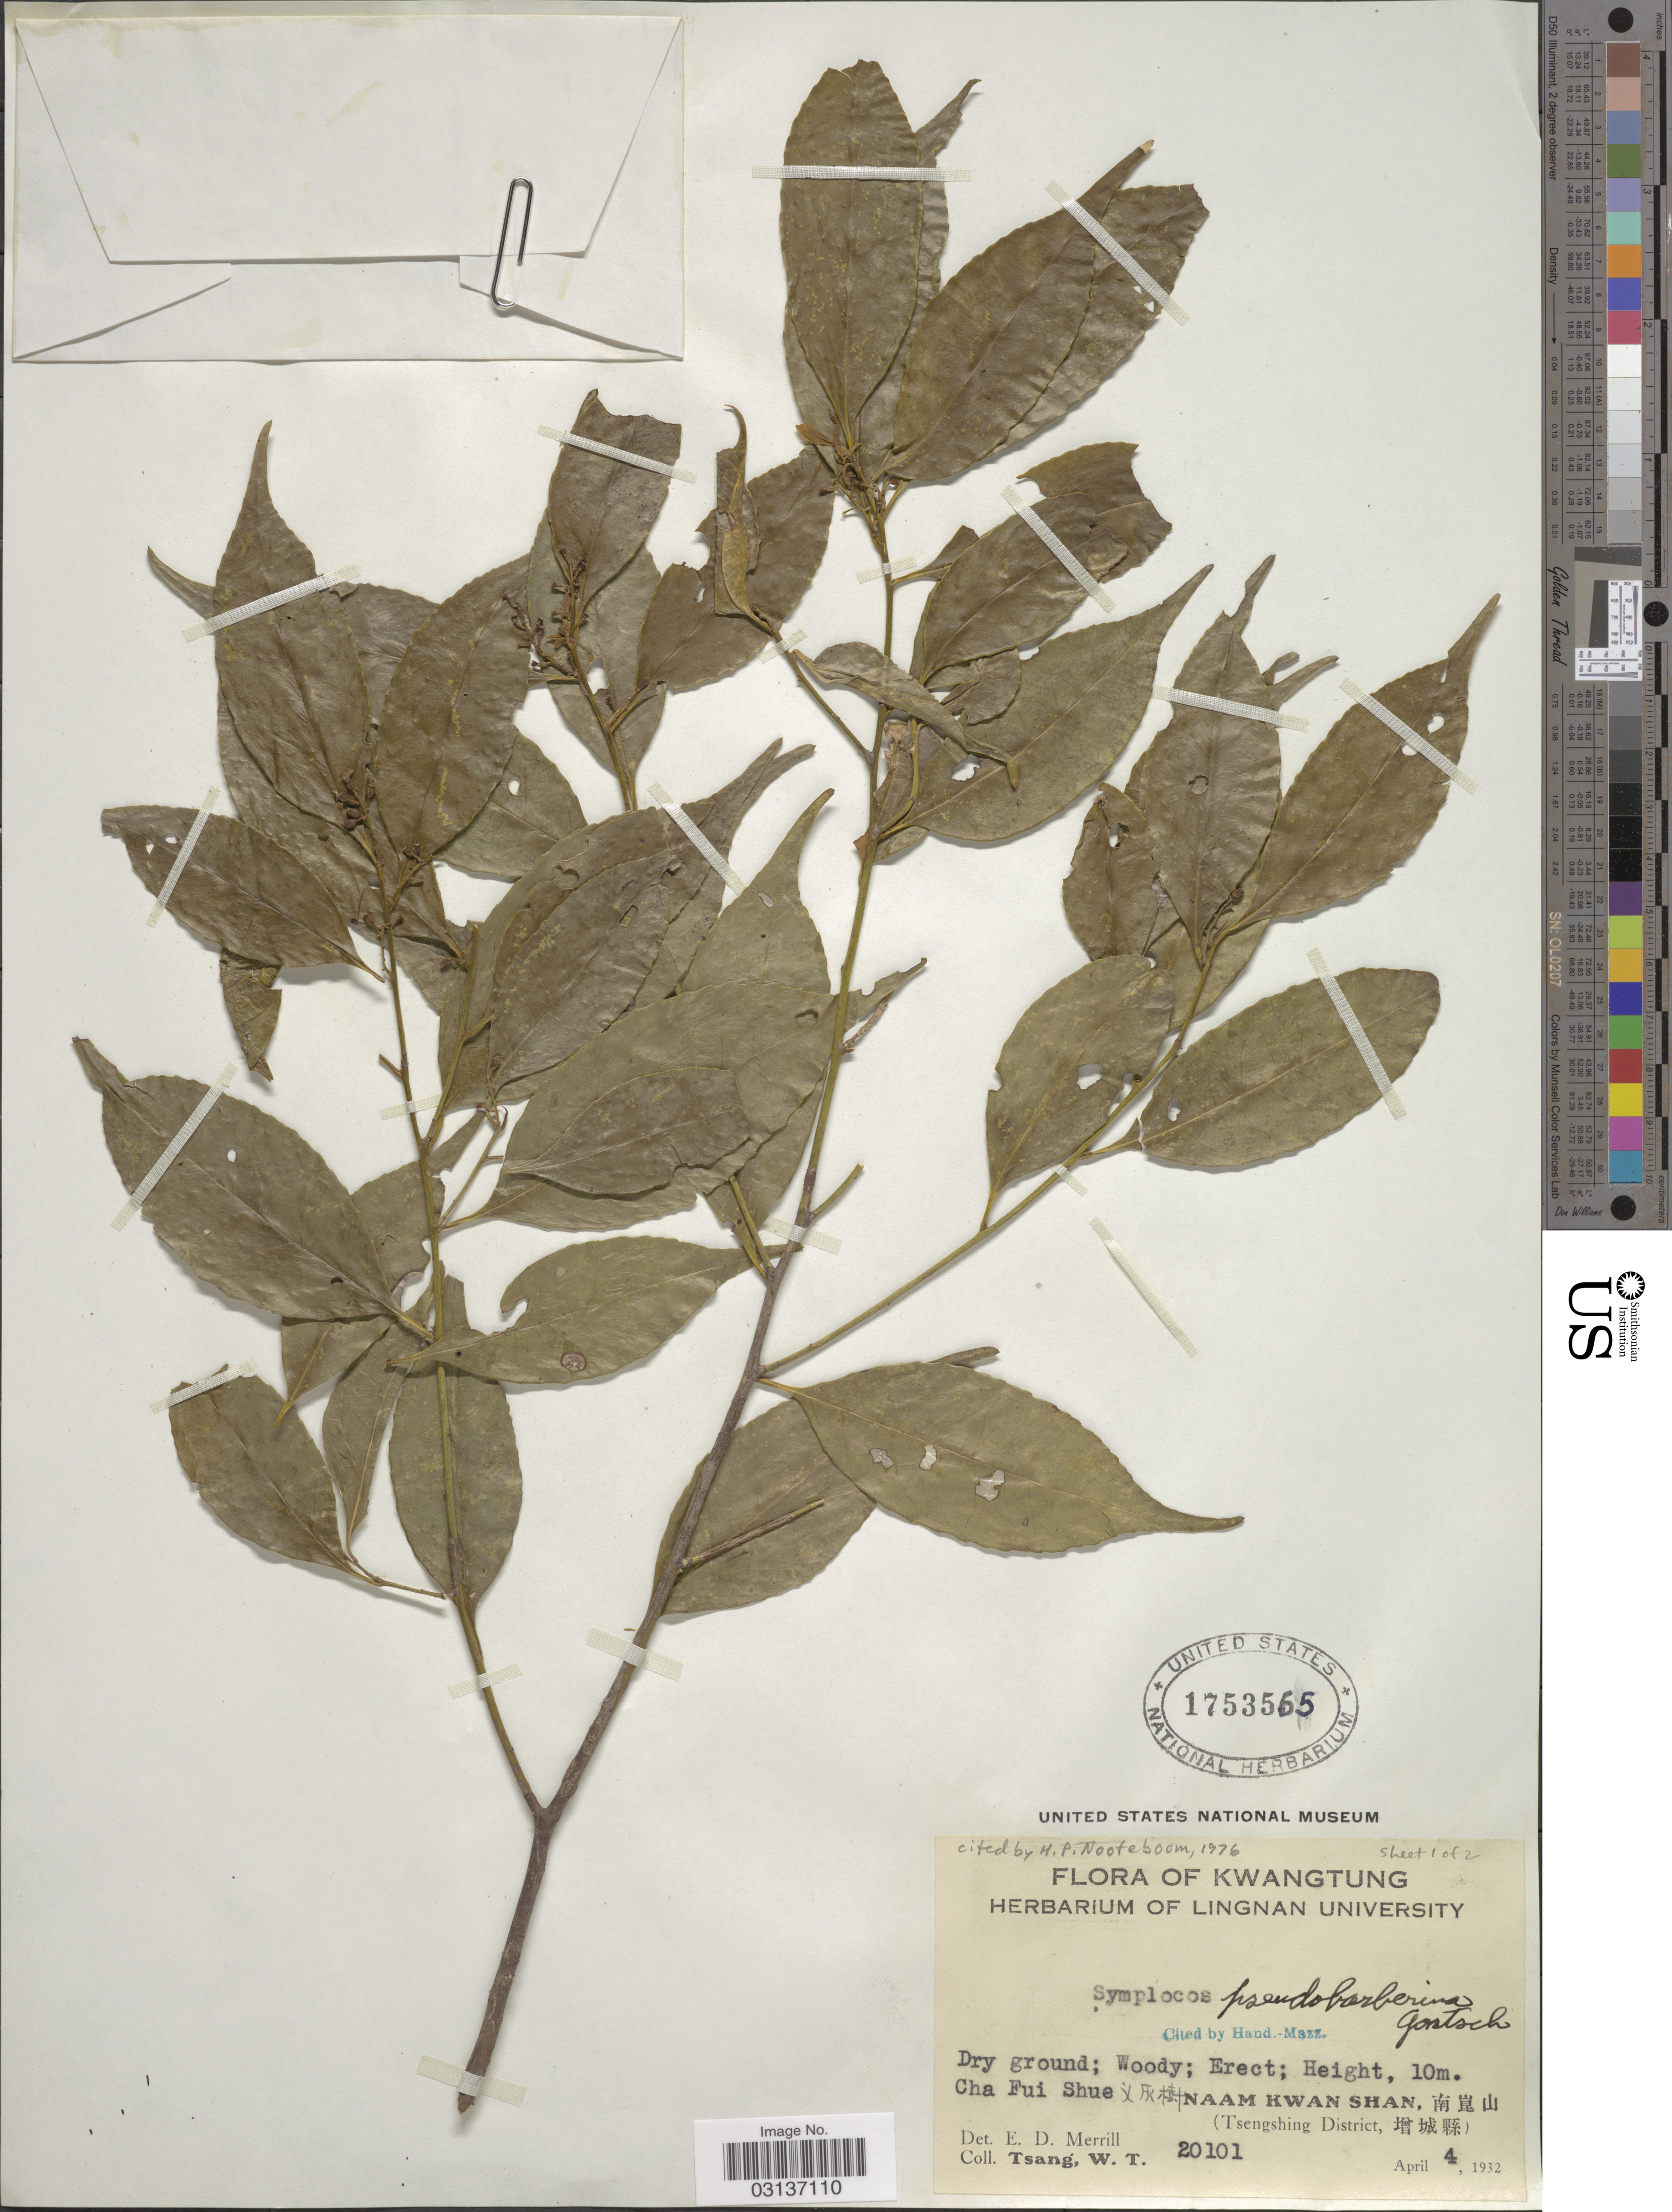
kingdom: Plantae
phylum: Tracheophyta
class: Magnoliopsida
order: Ericales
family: Symplocaceae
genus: Symplocos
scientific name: Symplocos pseudobarberina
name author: Gontsch.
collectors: W. T. Tsang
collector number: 20101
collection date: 1932-04-04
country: China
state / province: Guangdong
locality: Kwangtung. Cha Fiu Shue. Naam Kwan Shan (Tsengshing District).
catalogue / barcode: US 1753565